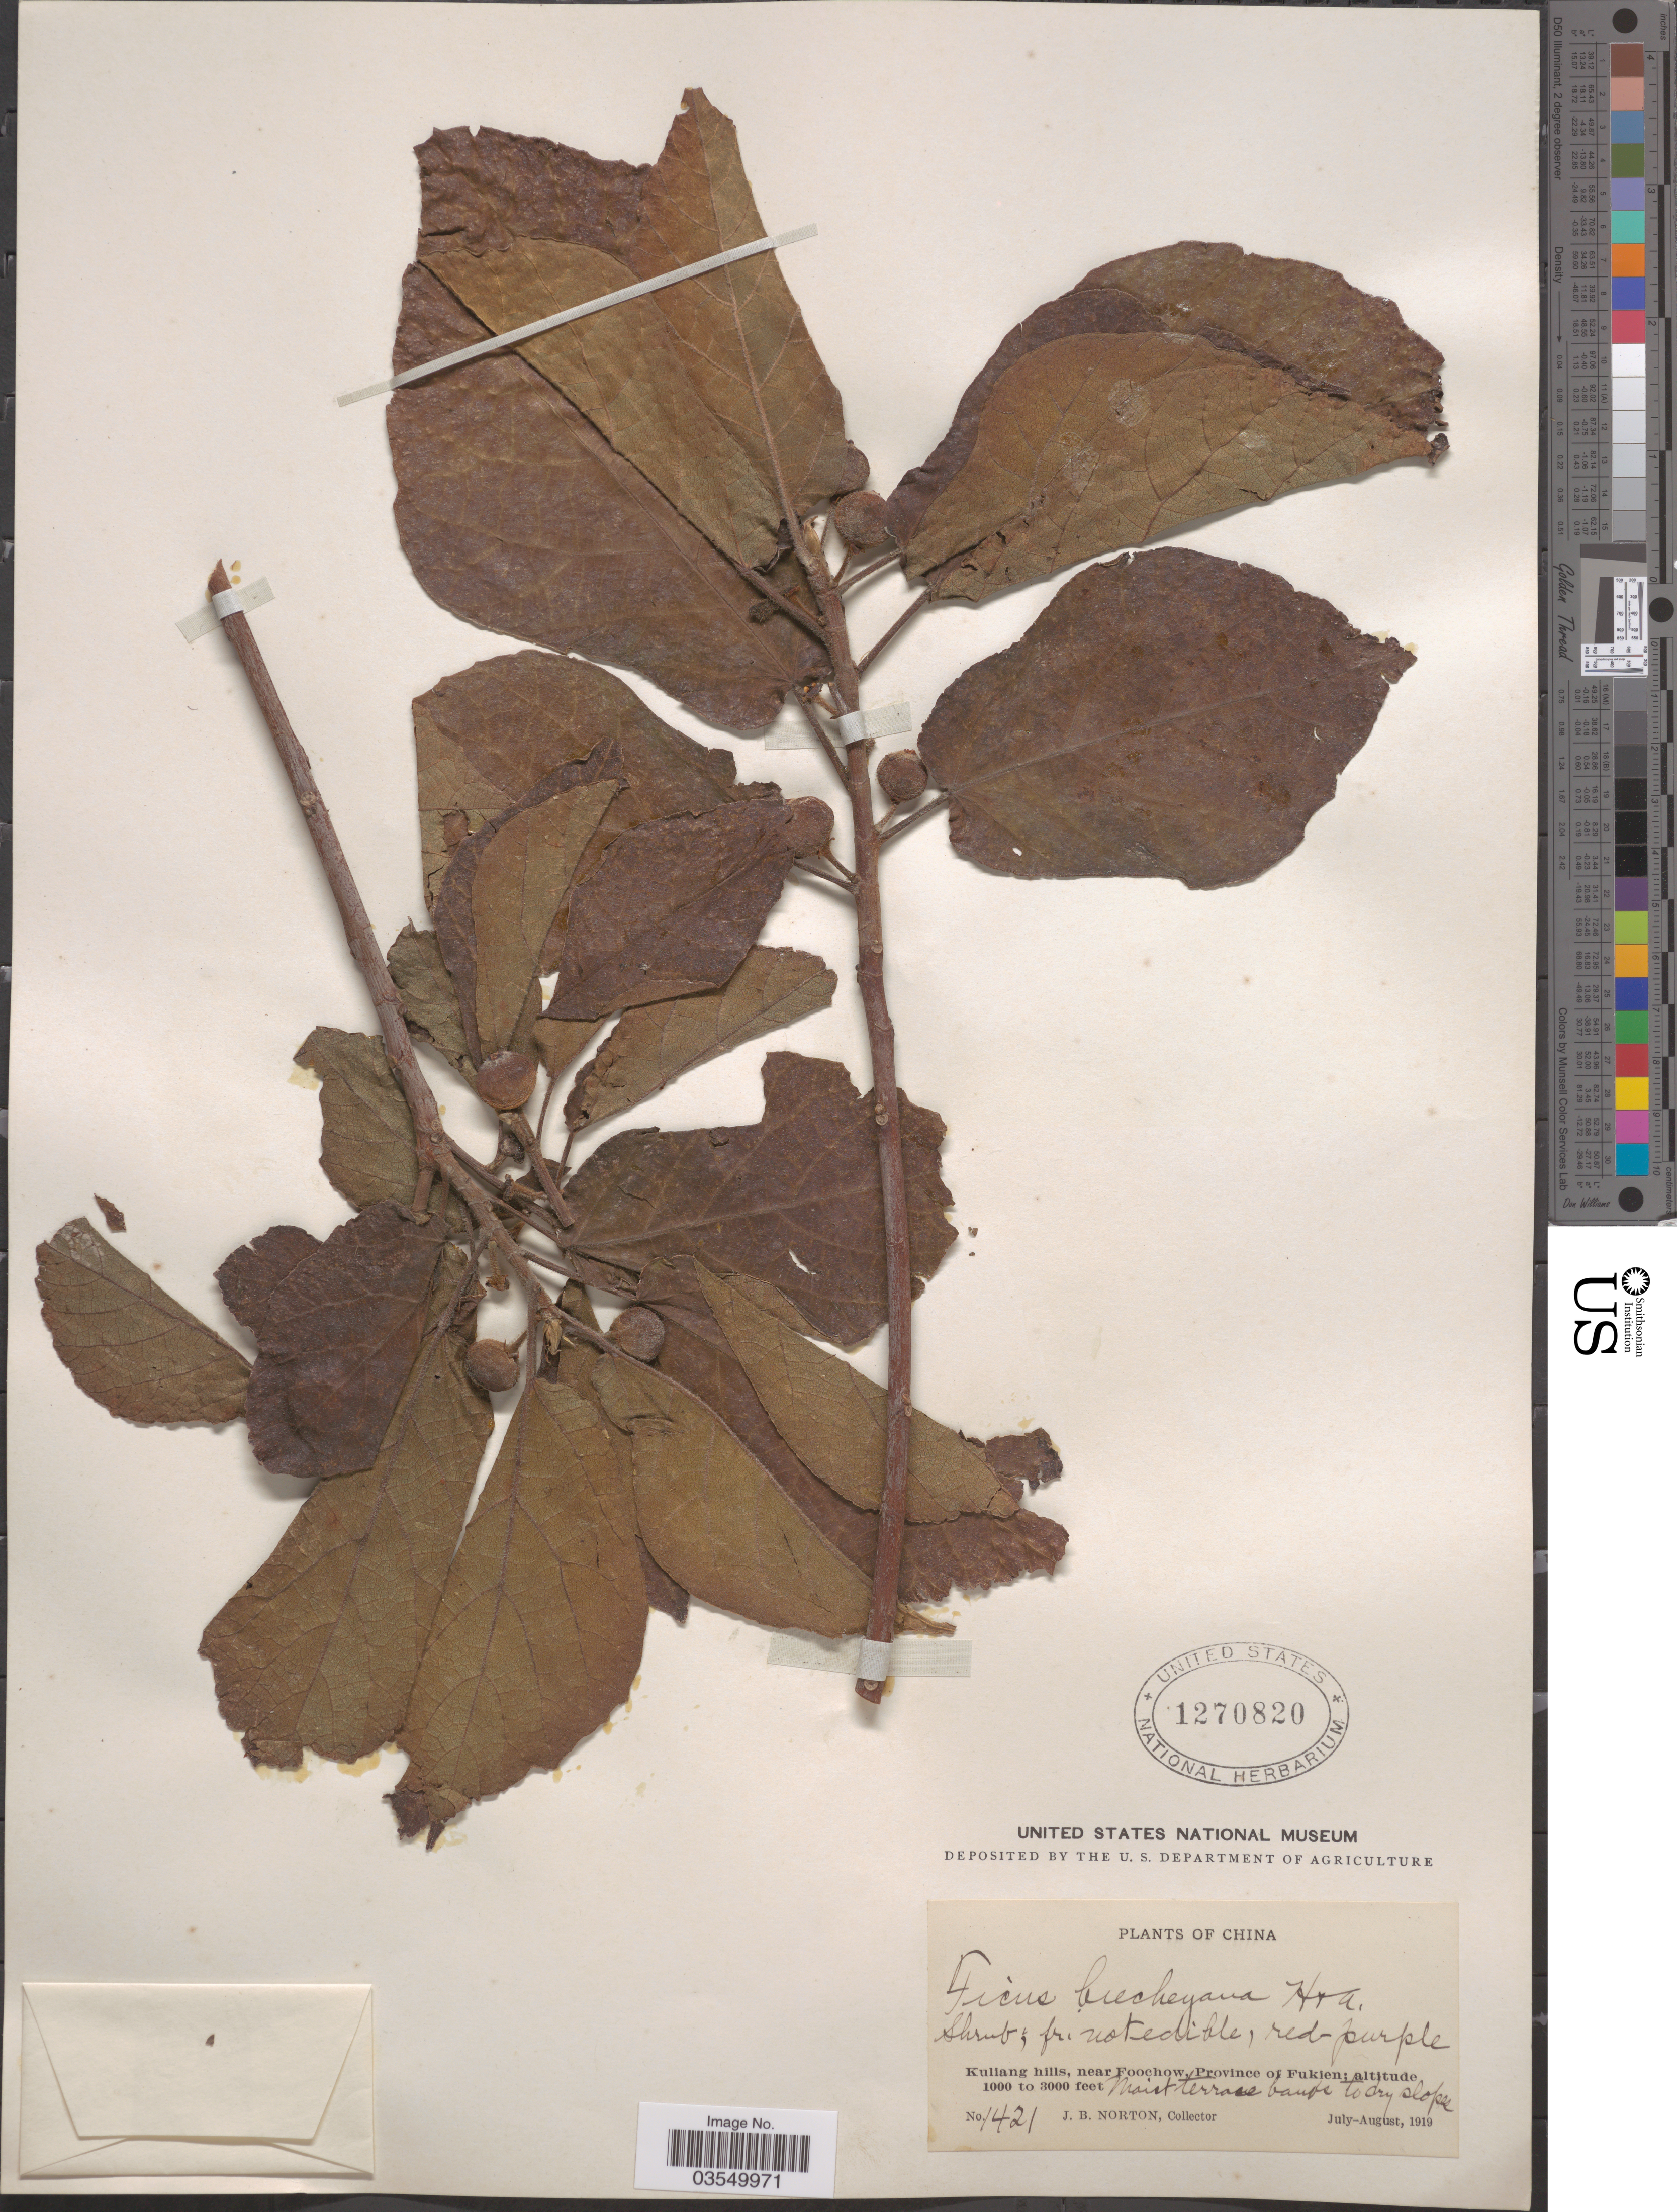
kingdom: Plantae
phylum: Tracheophyta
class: Magnoliopsida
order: Rosales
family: Moraceae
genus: Ficus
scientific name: Ficus erecta var. beecheyana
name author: (Hook. & Arn.) King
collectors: J. B. Norton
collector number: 1421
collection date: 1919-07/1919-08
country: China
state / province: Fujian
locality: Kuliang hills, near Foochow, Province of Fukien.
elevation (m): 305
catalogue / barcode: US 1270820